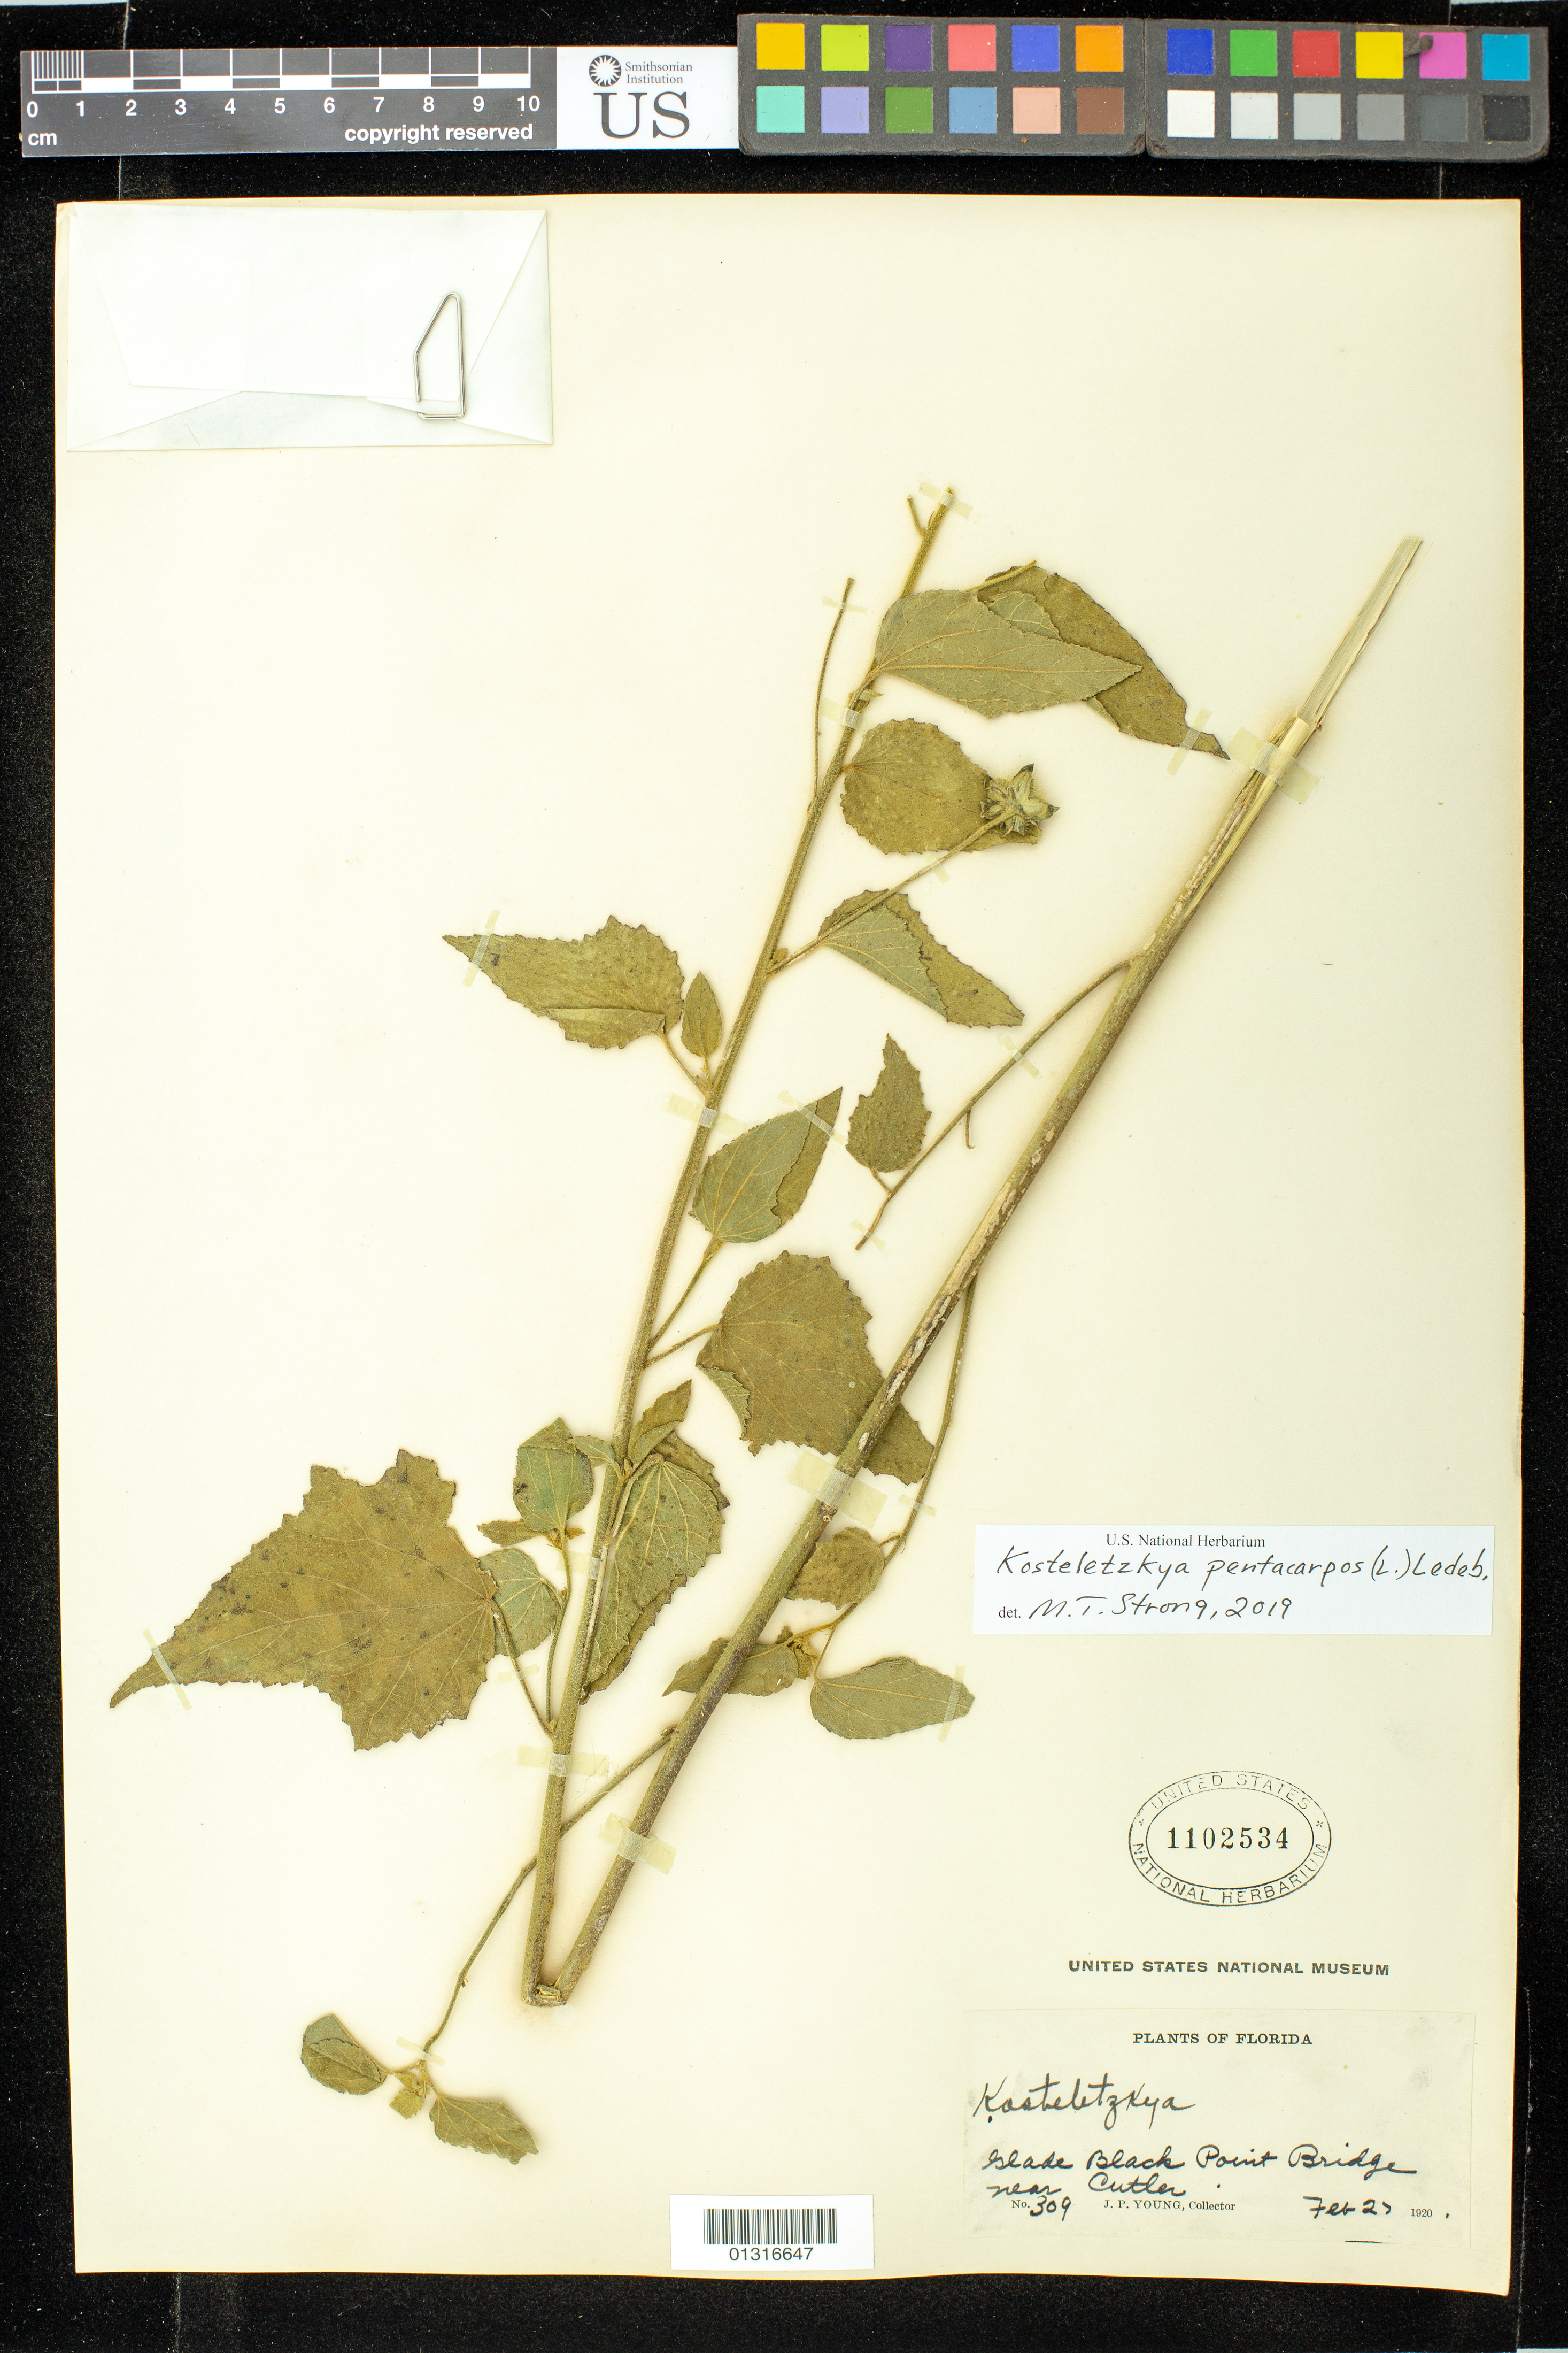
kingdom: Plantae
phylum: Tracheophyta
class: Magnoliopsida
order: Malvales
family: Malvaceae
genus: Kosteletzkya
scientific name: Kosteletzkya pentacarpos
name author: (L.) Ledeb.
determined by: Strong, Mark T., (BOT), Smithsonian Institution - National Museum of Natural History (UNITED STATES)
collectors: J. P. Young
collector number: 309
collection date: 1920-02-27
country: United States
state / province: Florida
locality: Black Point Bridge, near Cutler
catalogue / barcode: US 1102534